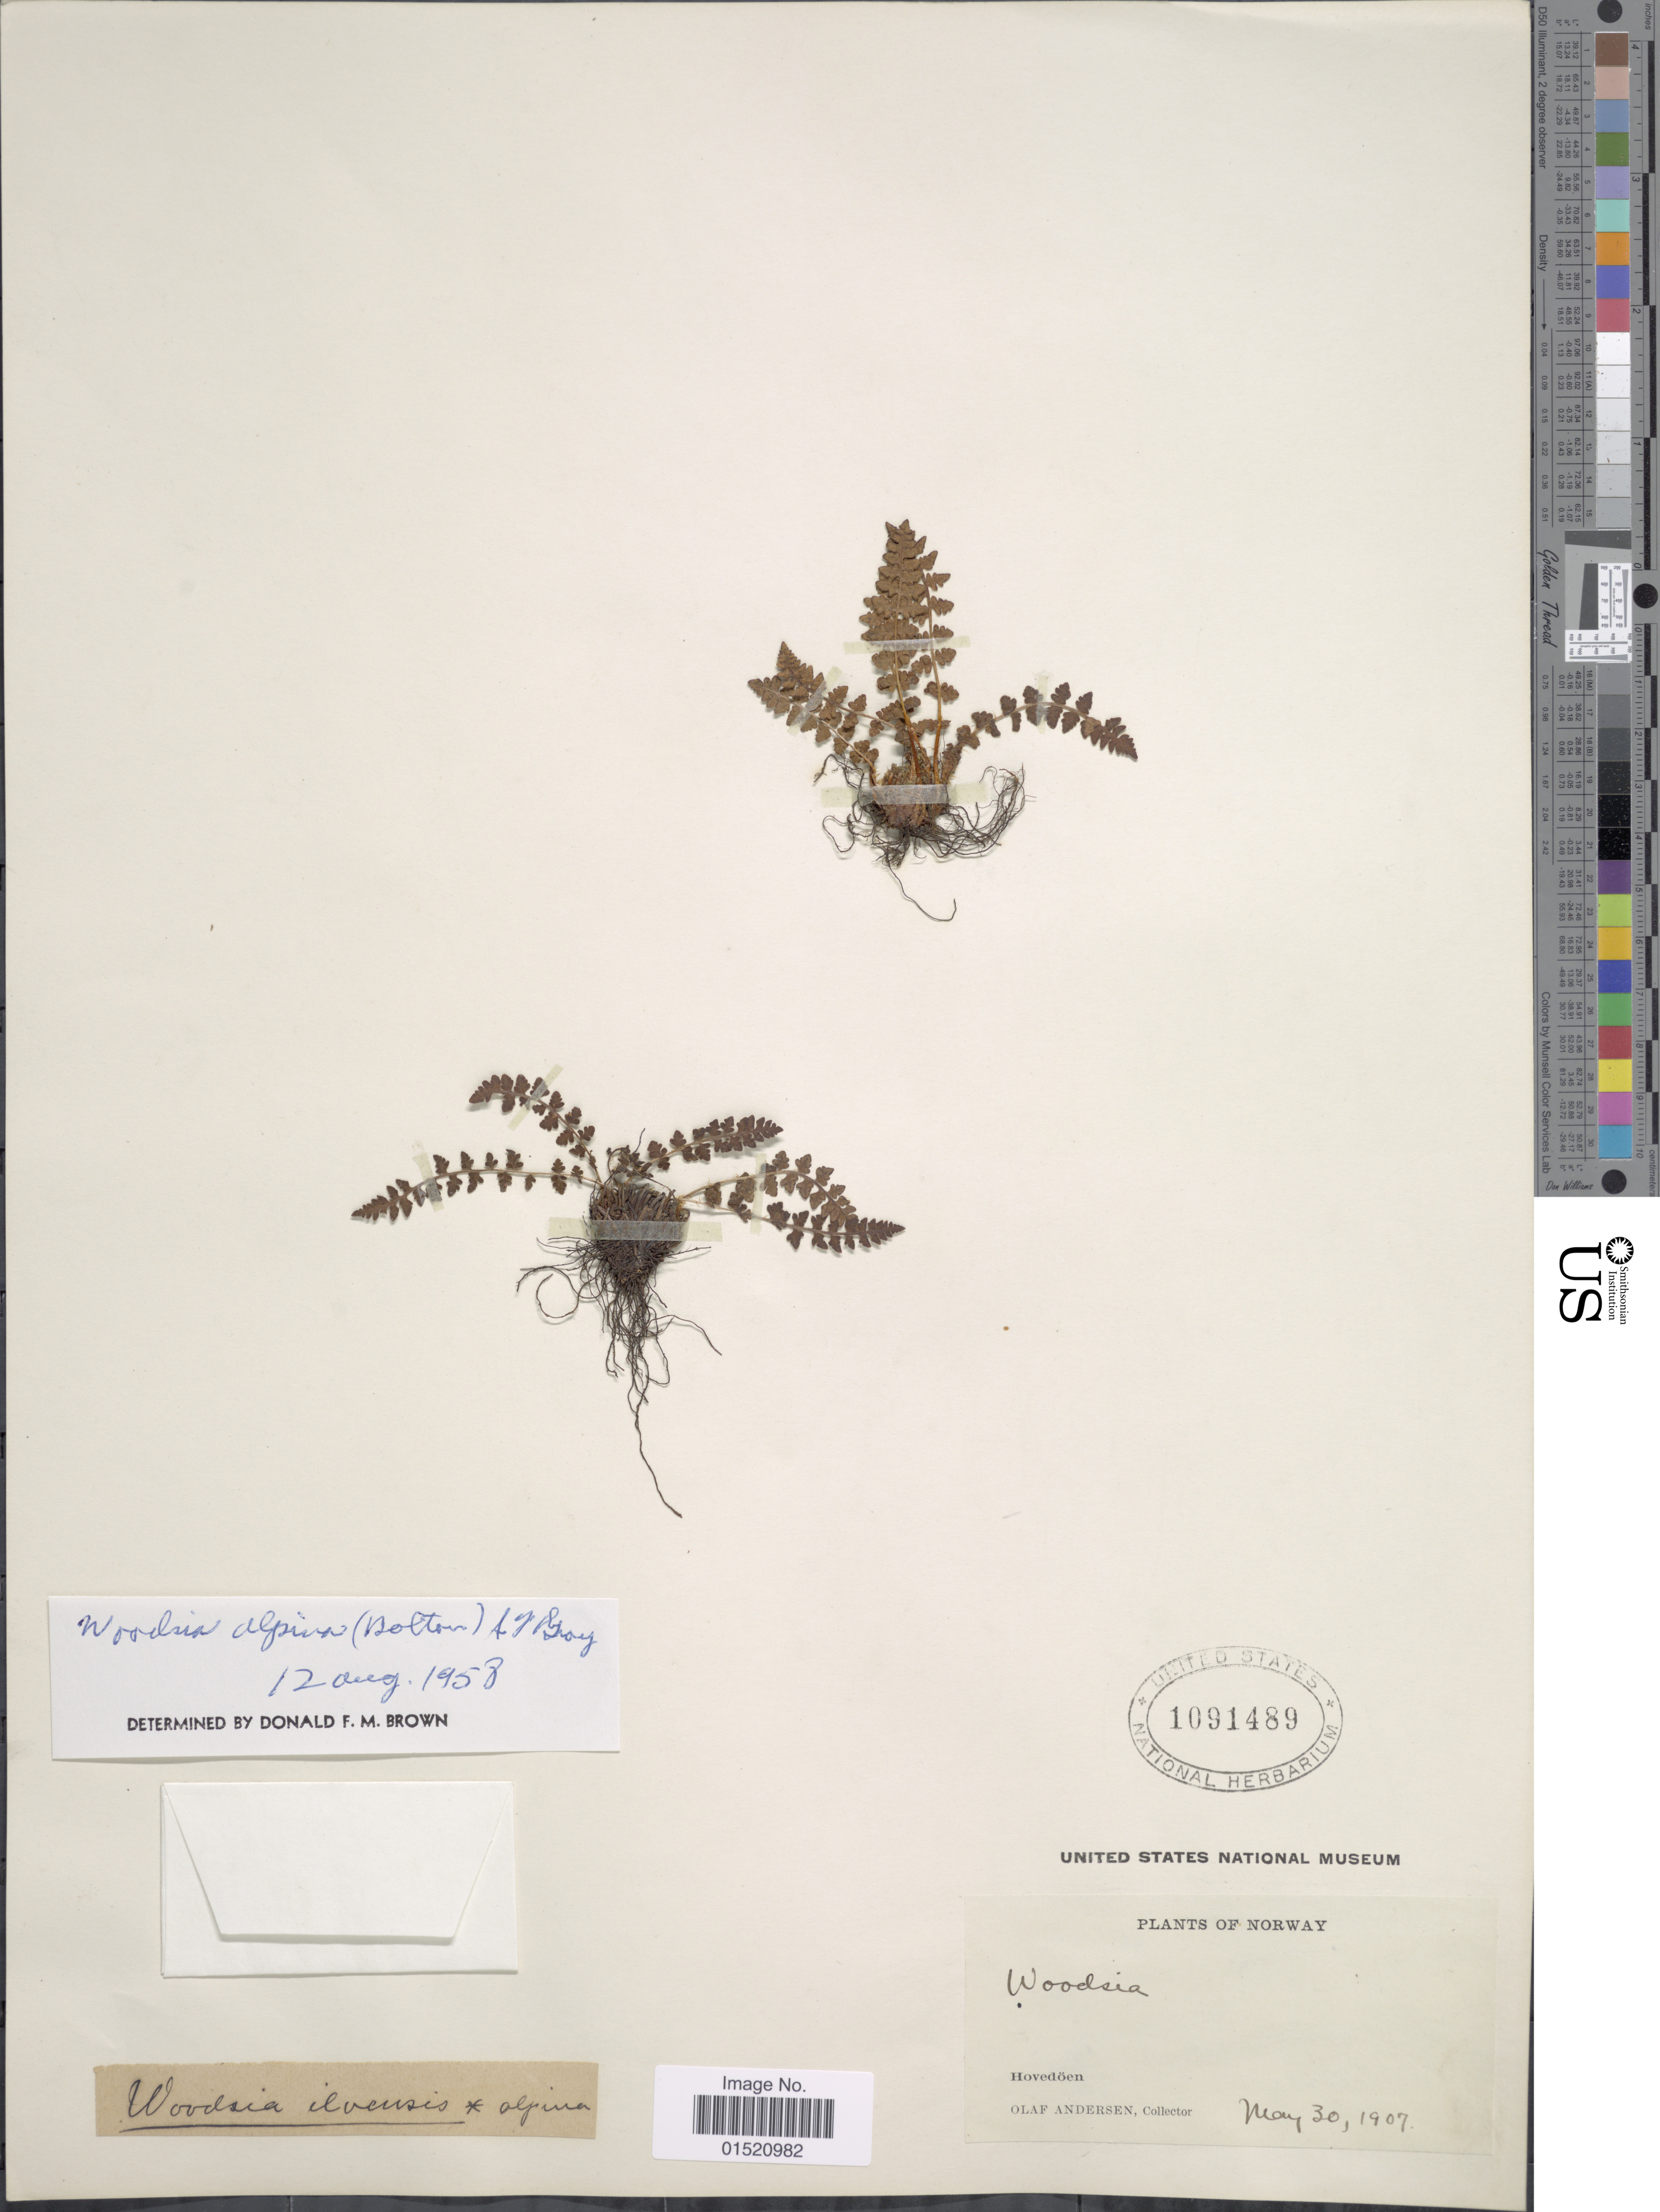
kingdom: Plantae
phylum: Tracheophyta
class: Polypodiopsida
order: Polypodiales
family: Woodsiaceae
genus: Woodsia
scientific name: Woodsia alpina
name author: (Bolton) S.F. Gray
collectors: O. Andersen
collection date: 1907-05-30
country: Norway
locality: Hovedöen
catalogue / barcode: US 1091489